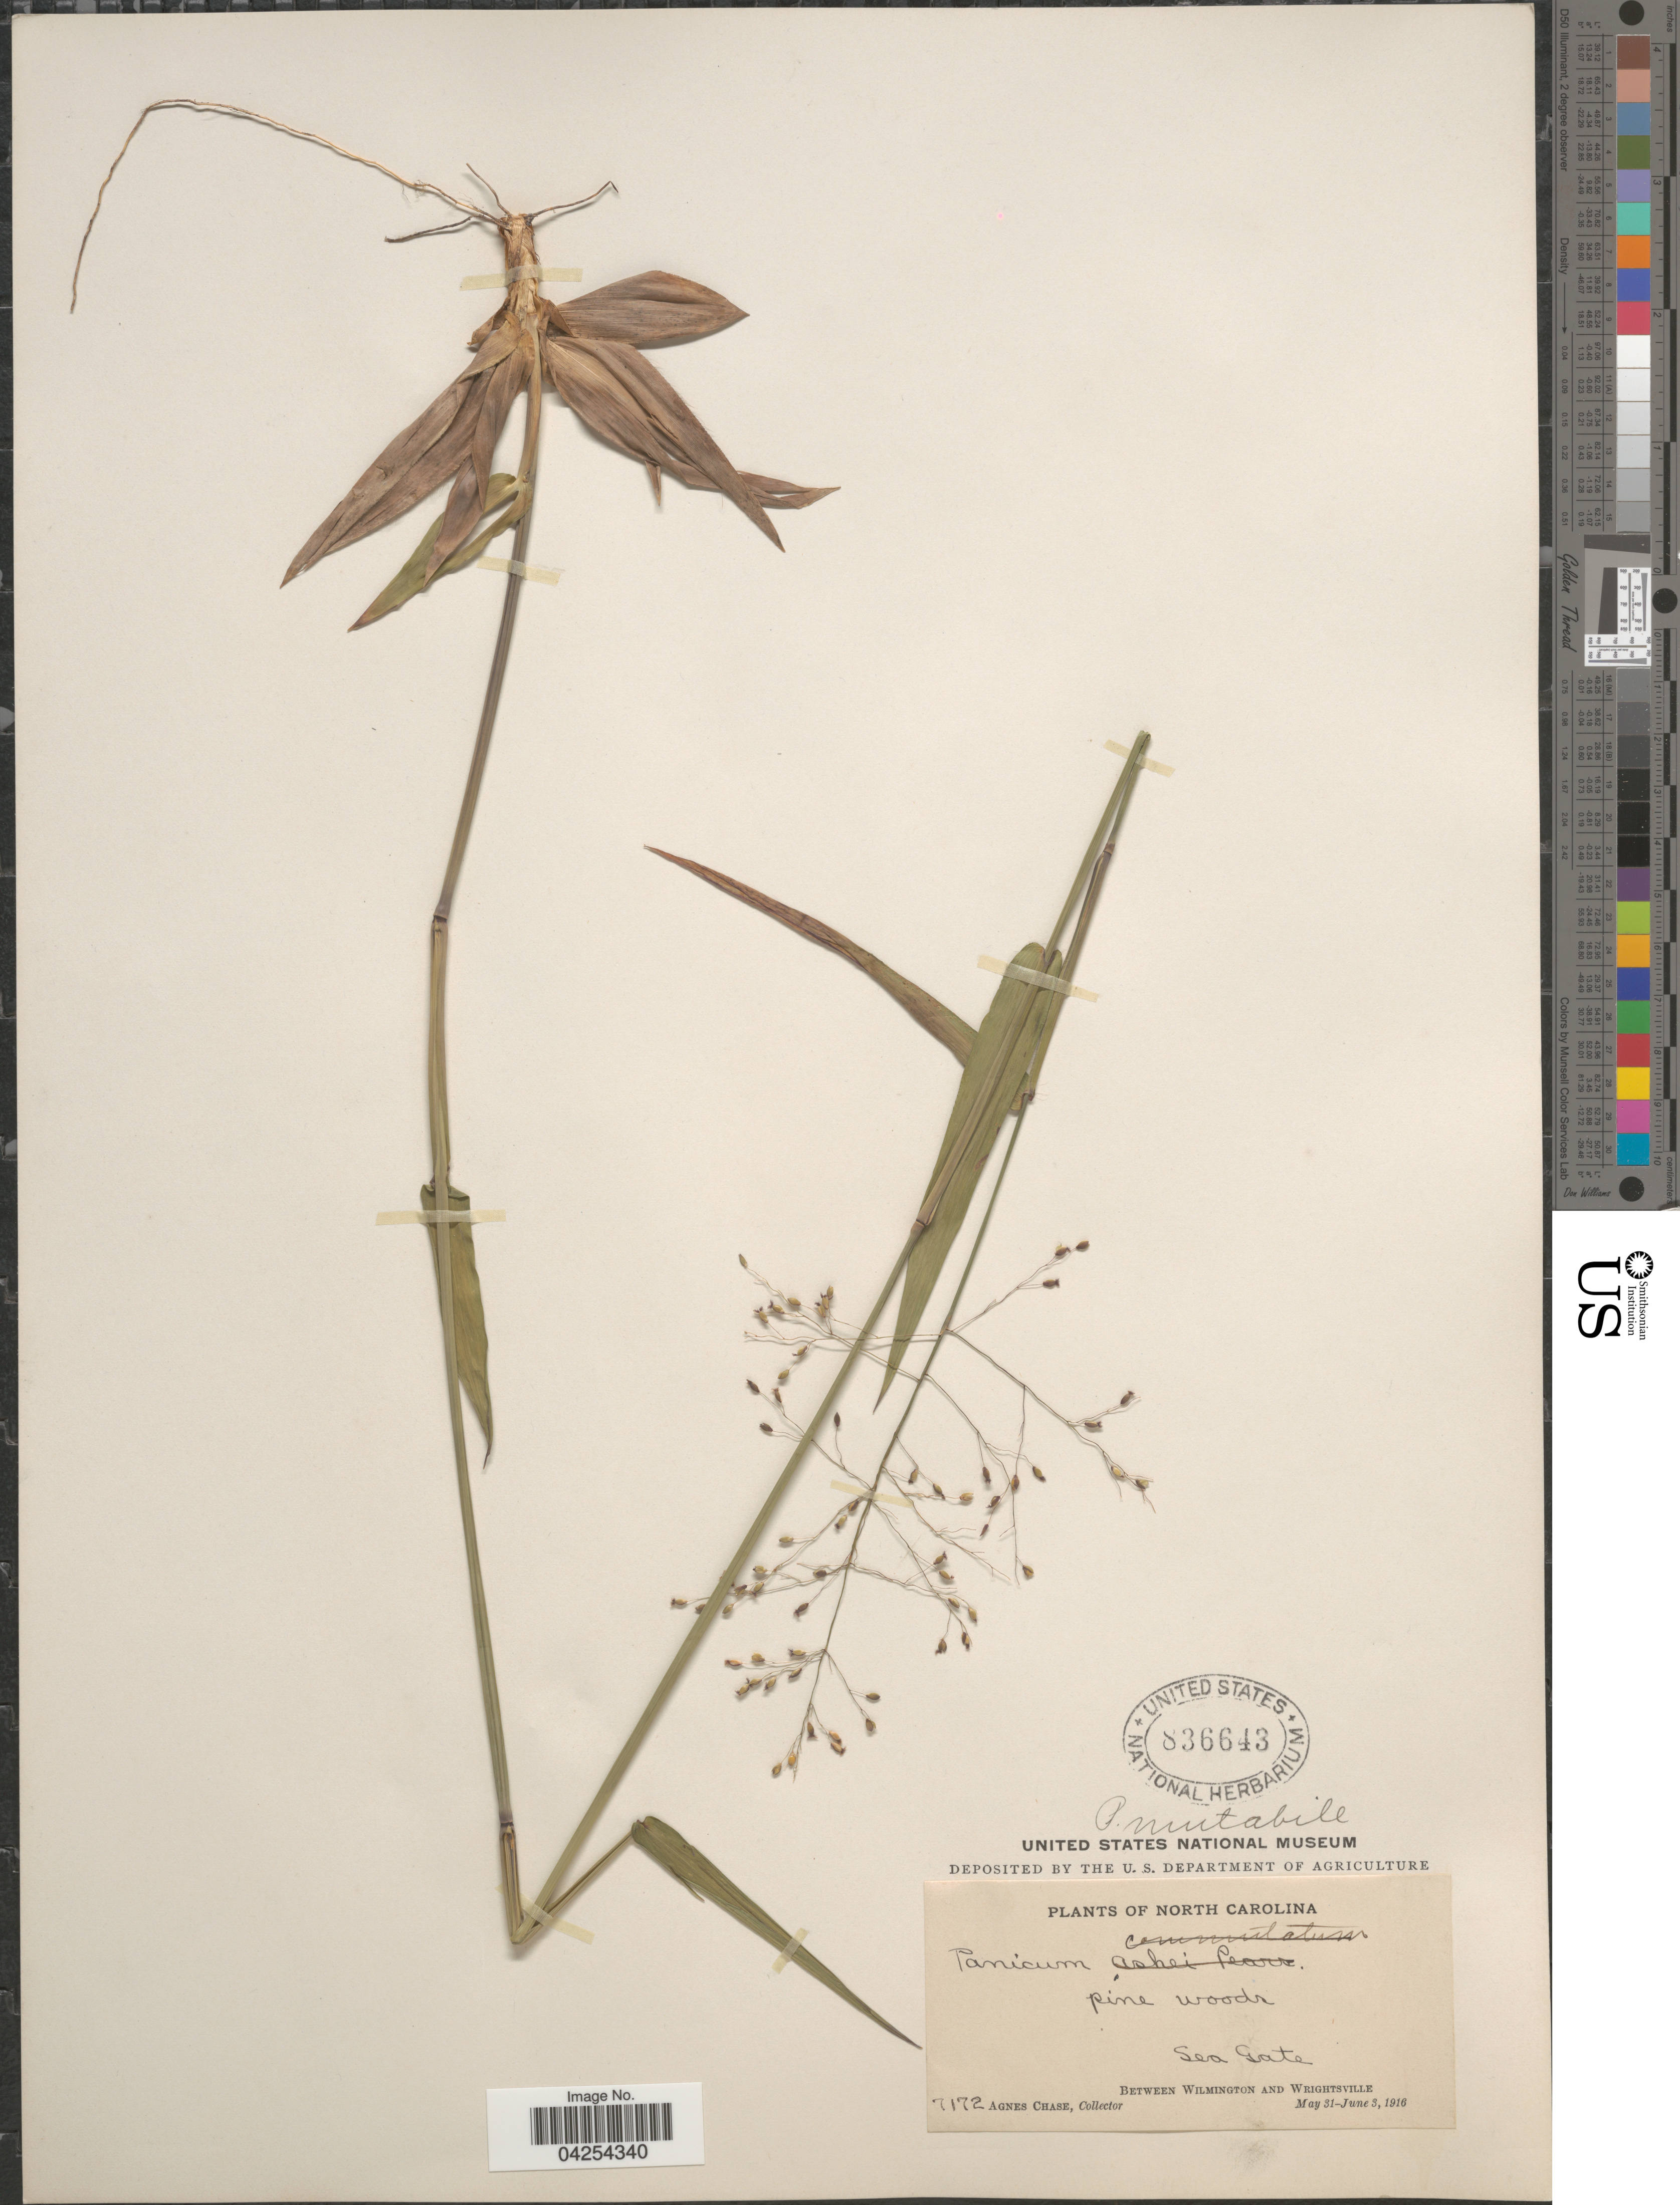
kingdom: Plantae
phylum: Tracheophyta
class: Liliopsida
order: Poales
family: Poaceae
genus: Dichanthelium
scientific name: Dichanthelium commutatum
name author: (Schult.) Gould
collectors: A. Chase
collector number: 7172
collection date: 1916-05-31/1916-06-03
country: United States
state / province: North Carolina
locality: Sea Gate. Between Wilmington and Wrightsville.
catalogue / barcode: US 836643